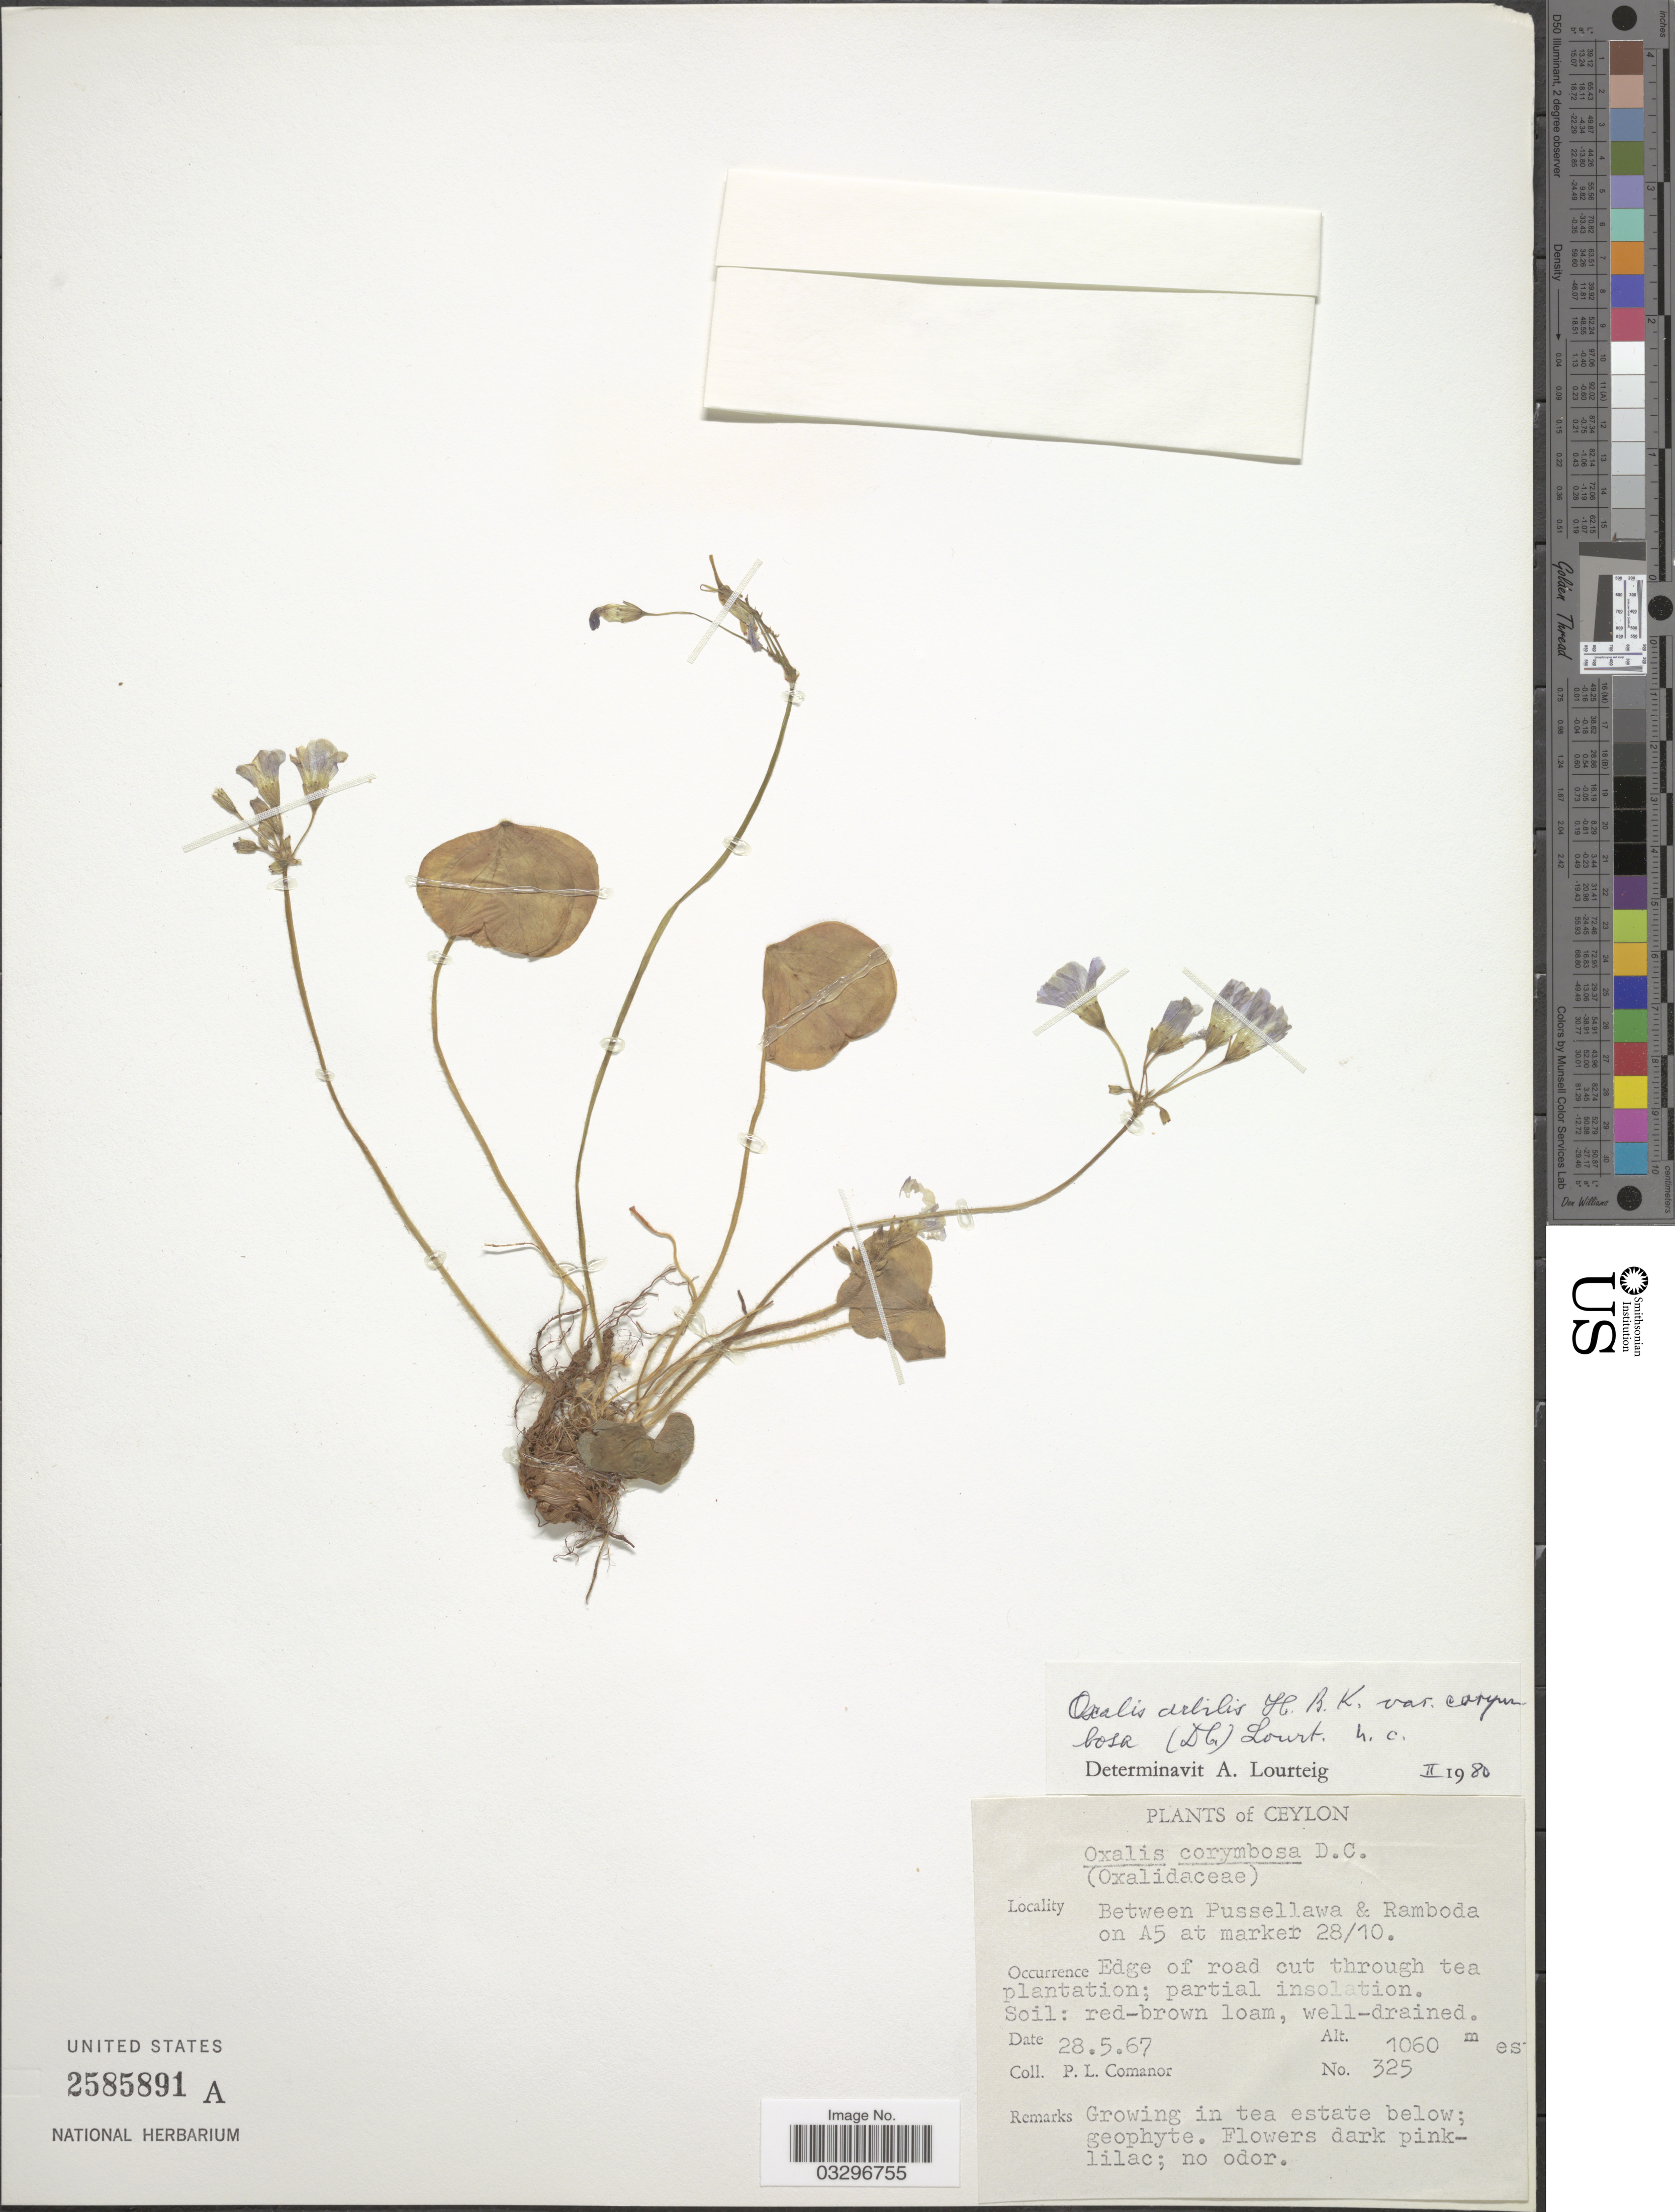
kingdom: Plantae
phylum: Tracheophyta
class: Magnoliopsida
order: Oxalidales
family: Oxalidaceae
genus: Oxalis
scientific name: Oxalis debilis var. corymbosa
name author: (DC.) Lourteig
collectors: P. Comanor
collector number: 325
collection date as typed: Transcribed d/m/y: 28/5/67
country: Sri Lanka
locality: Ceylon, Between Pussellawa & Ramboda on A5 at marker 28/10.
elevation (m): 1060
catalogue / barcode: US 2585891A